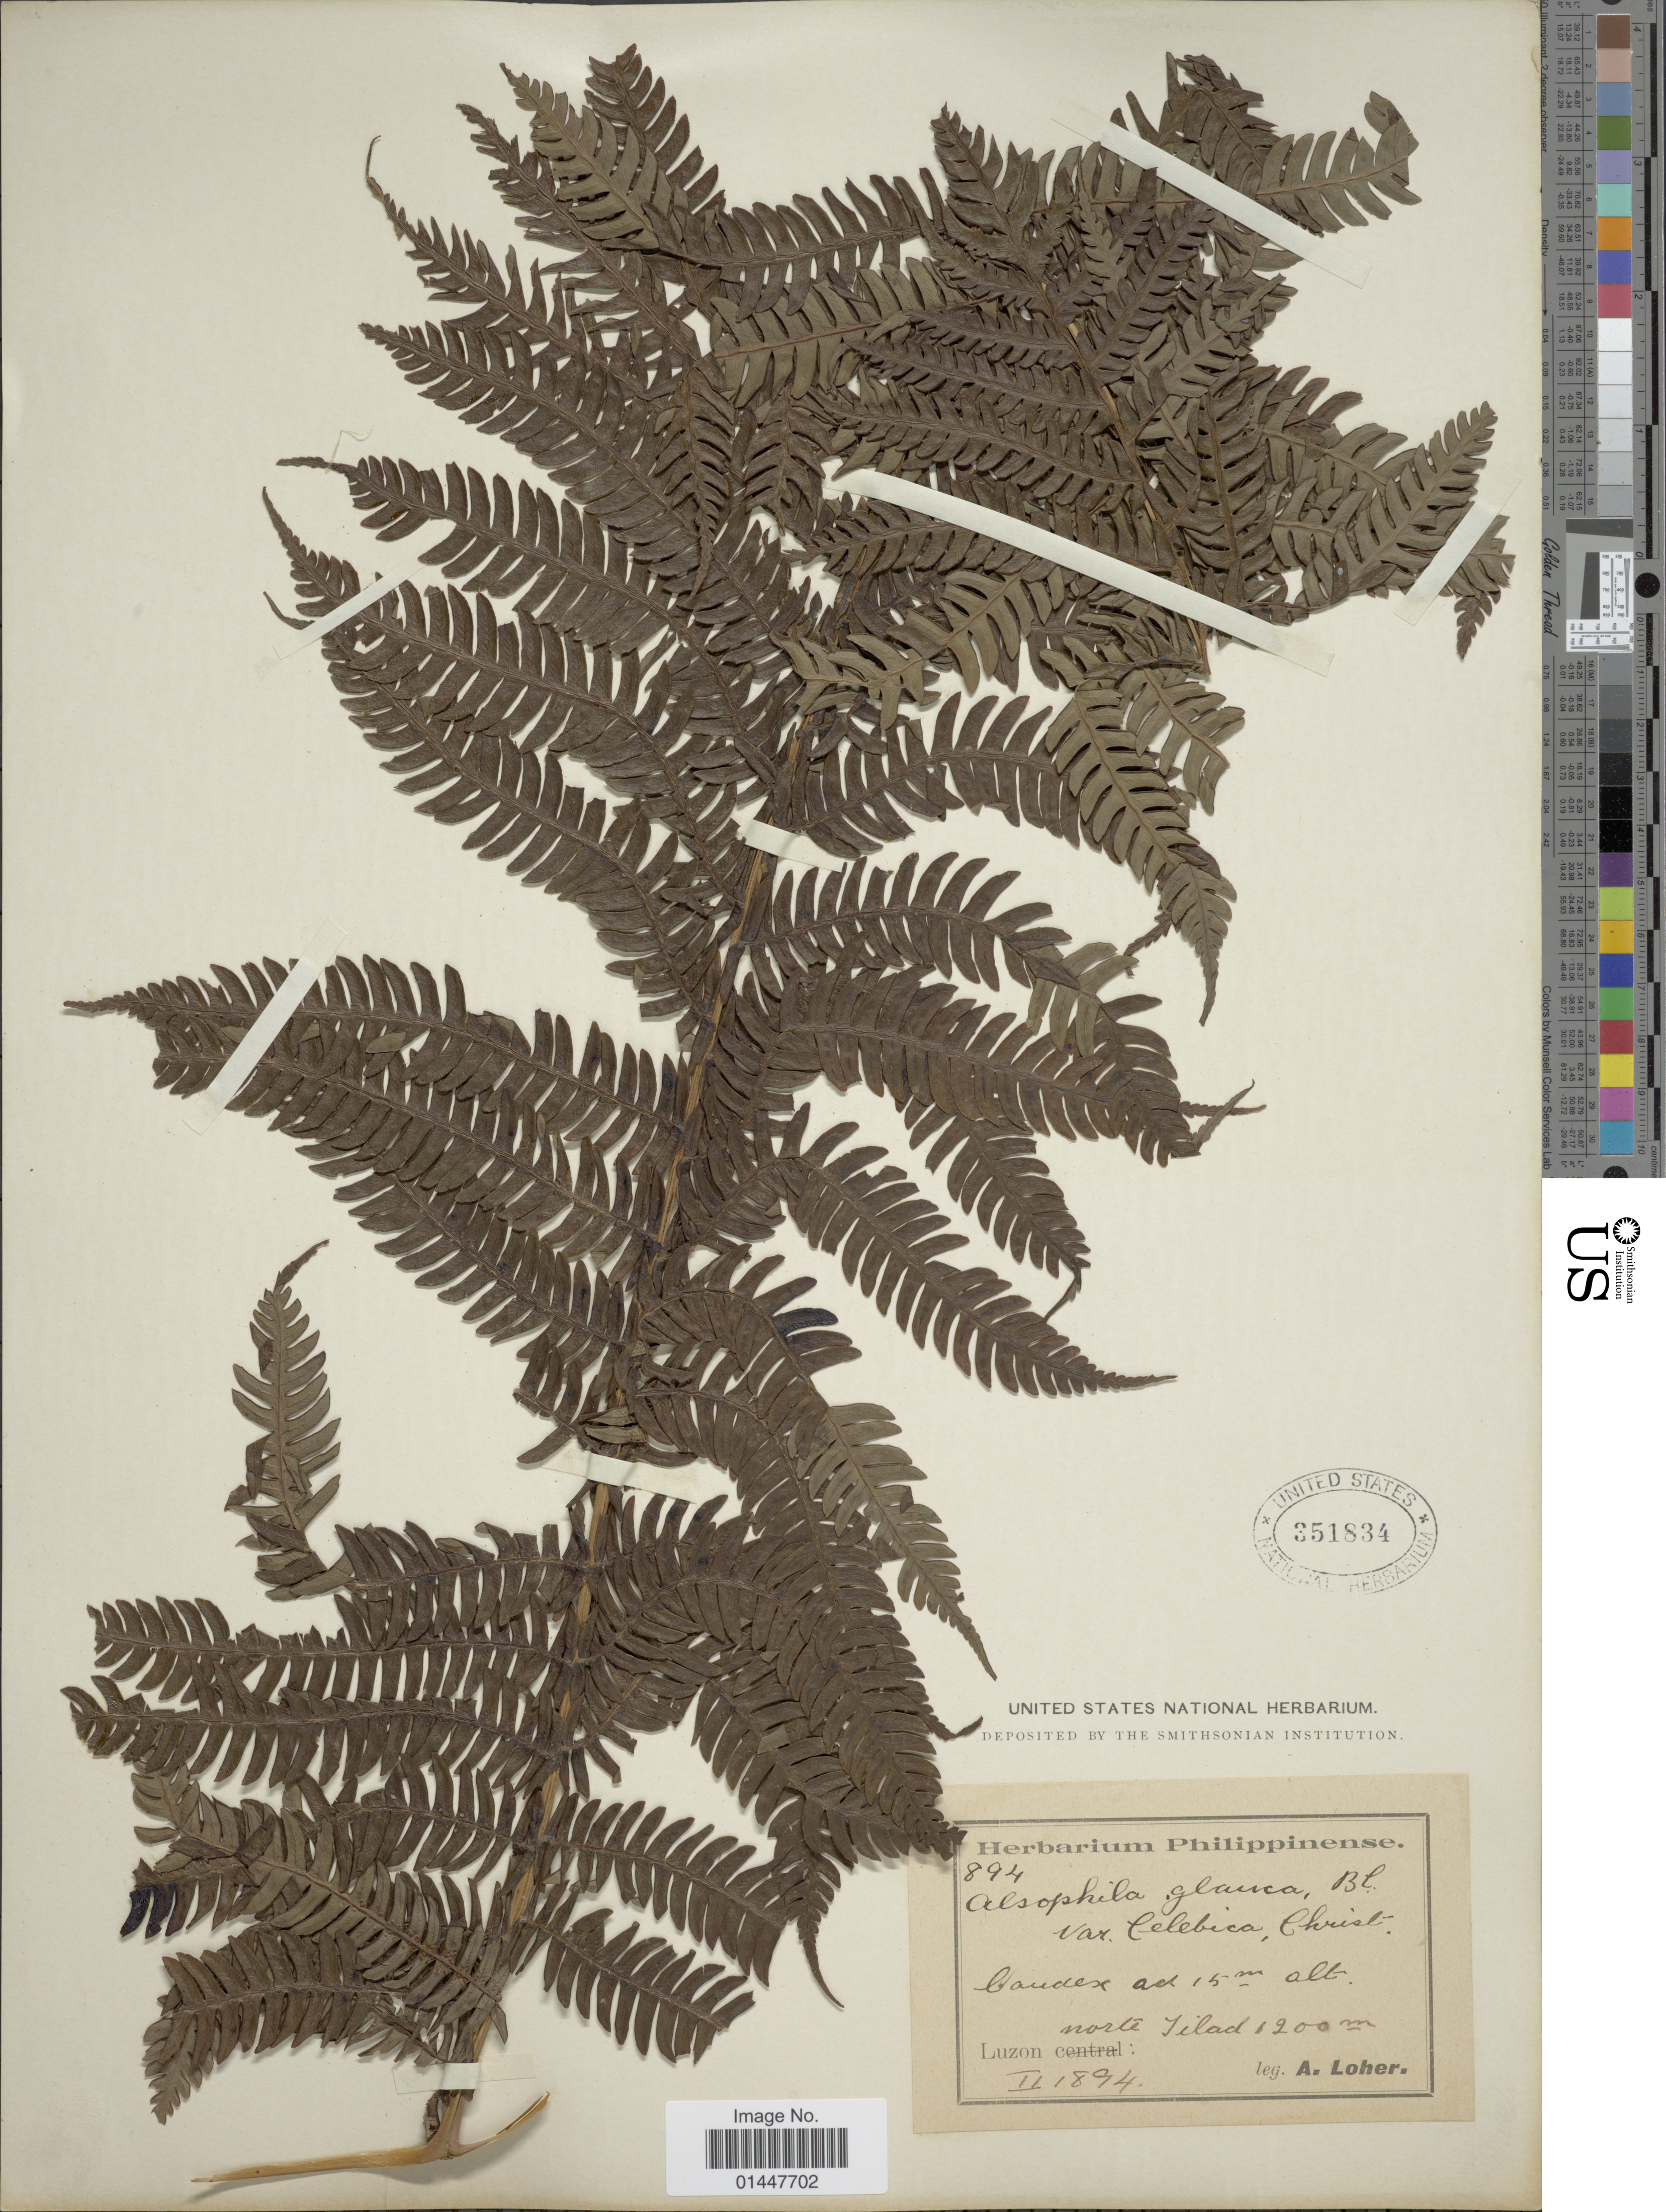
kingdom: Plantae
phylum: Tracheophyta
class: Polypodiopsida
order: Cyatheales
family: Cyatheaceae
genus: Sphaeropteris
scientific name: Sphaeropteris glauca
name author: (Blume) R.M. Tryon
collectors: A. Loher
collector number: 894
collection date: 1894-02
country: Philippines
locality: Luzon Norte, Tilad.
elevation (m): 1200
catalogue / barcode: US 351834